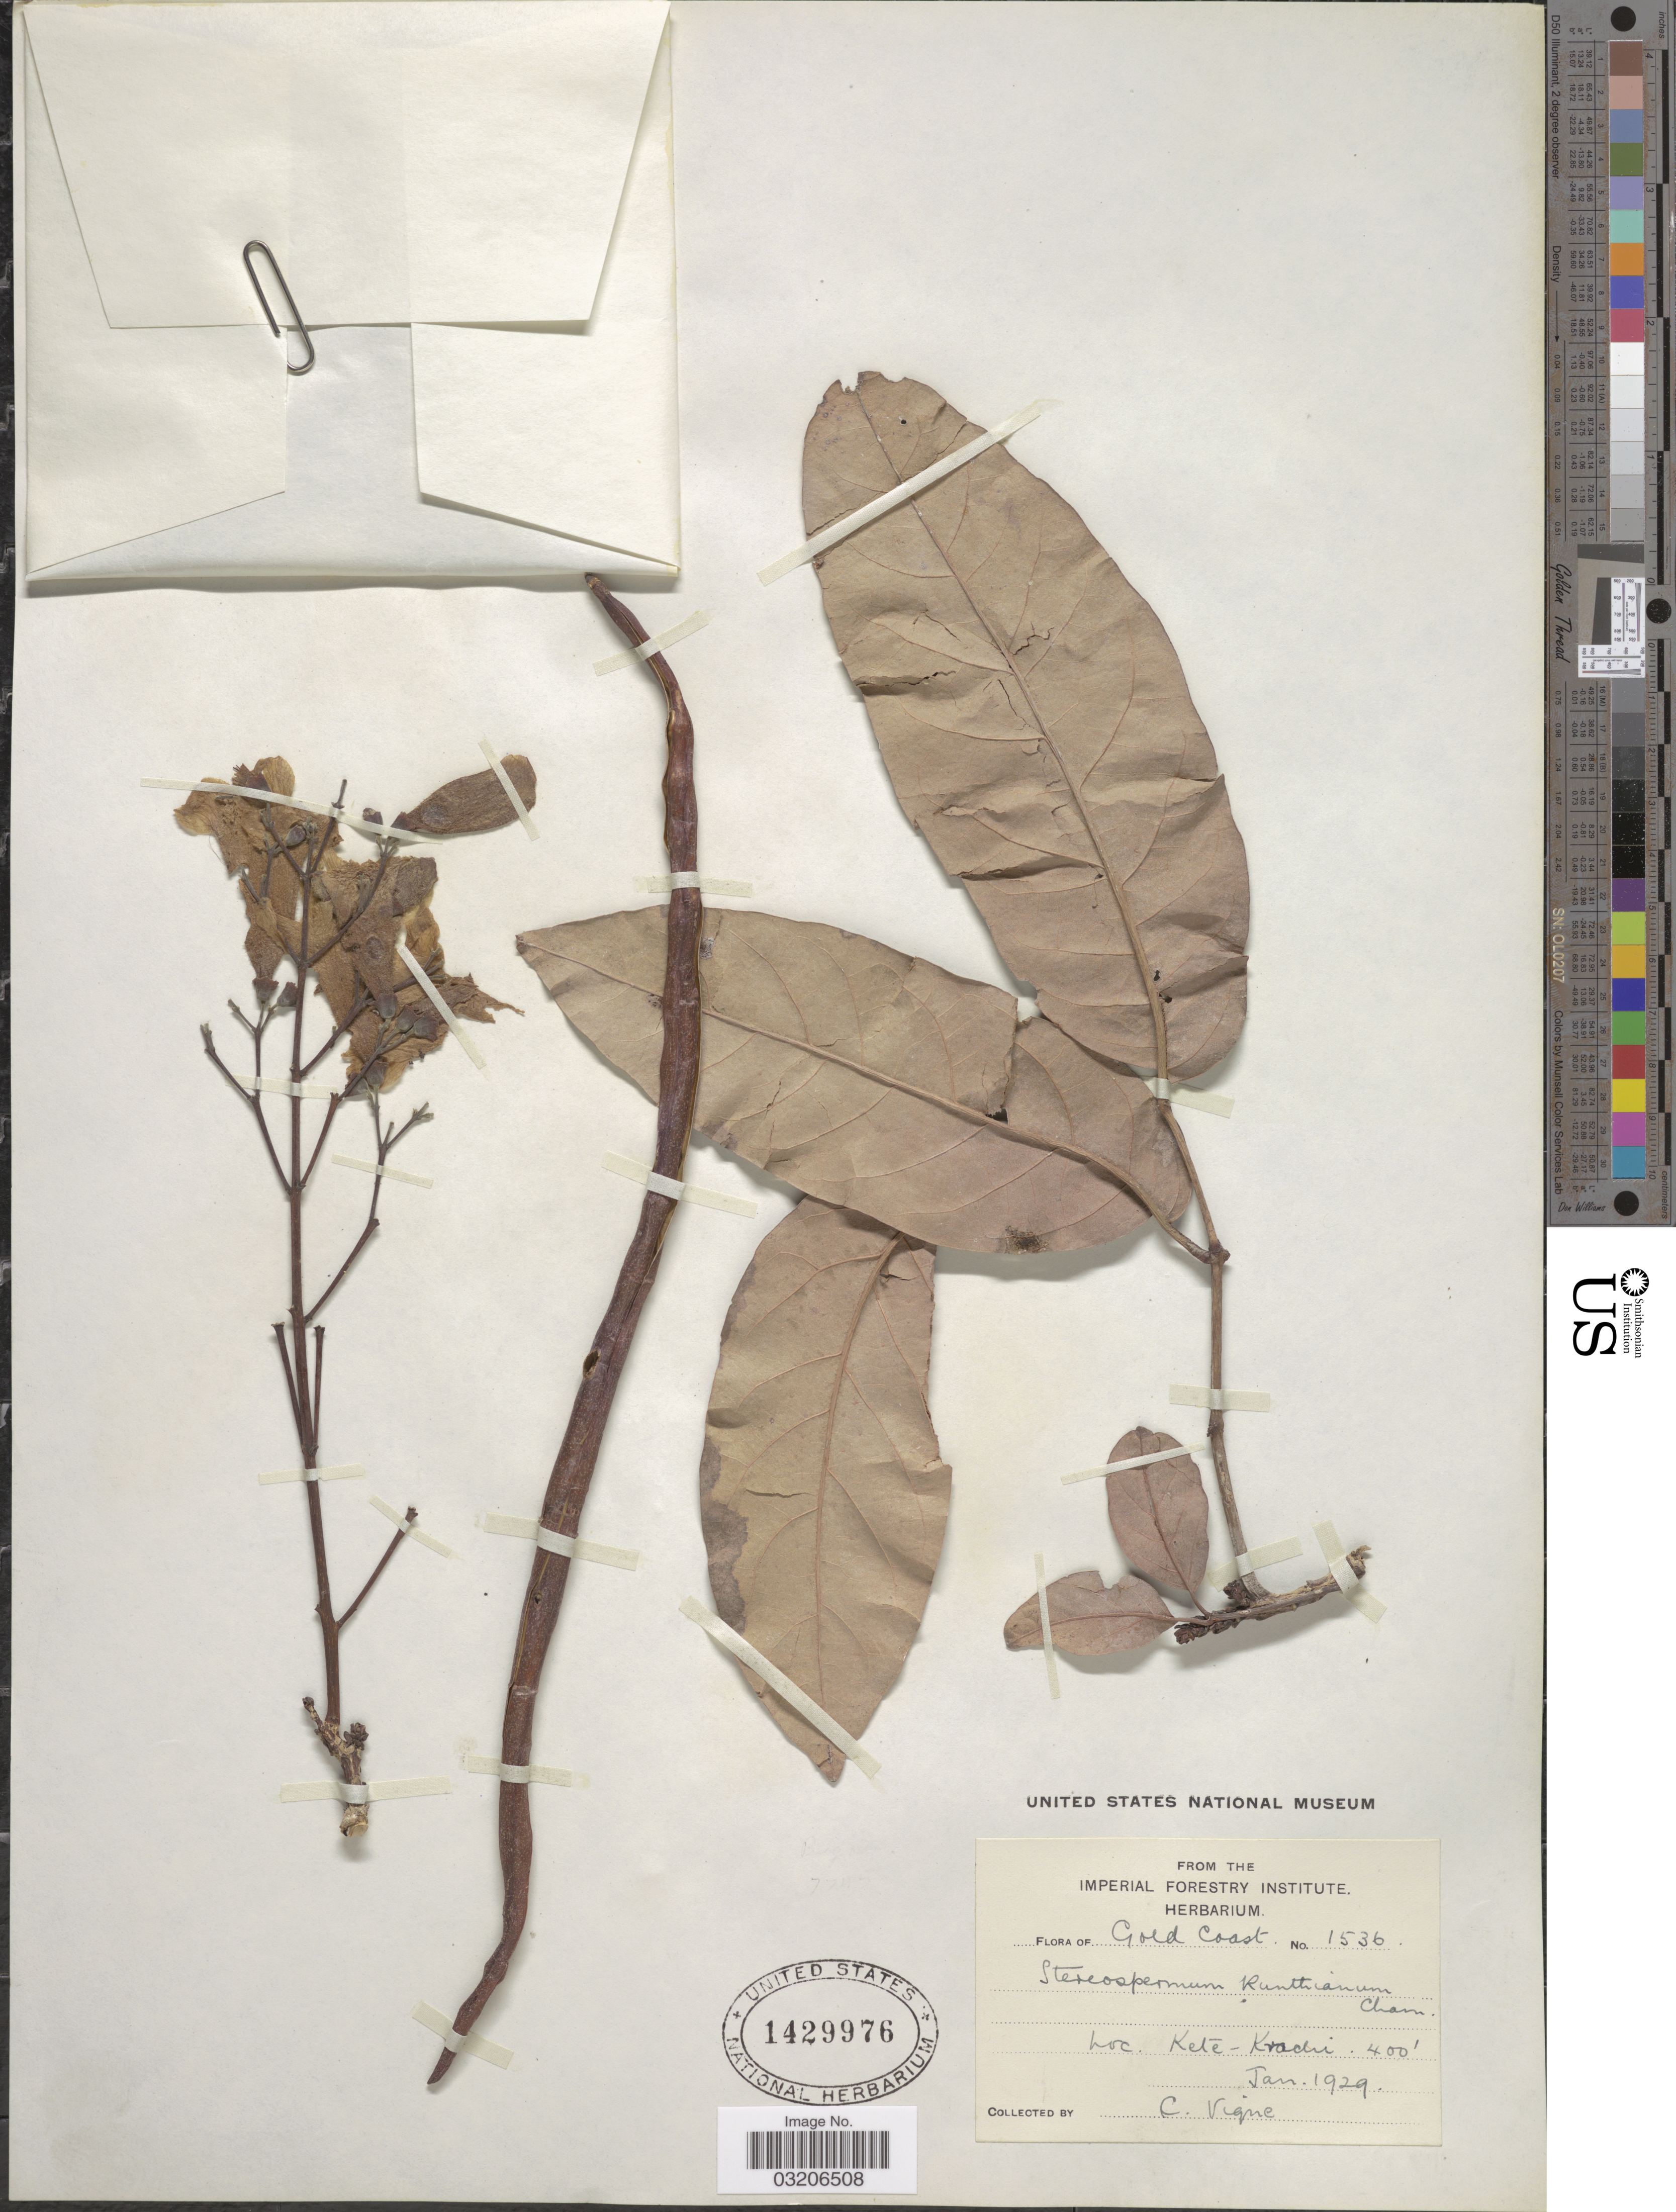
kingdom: Plantae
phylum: Tracheophyta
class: Magnoliopsida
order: Lamiales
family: Bignoniaceae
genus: Stereospermum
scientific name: Stereospermum kunthianum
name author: Cham.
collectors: C. Vigne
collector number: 1536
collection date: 1929-01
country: Ghana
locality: Gold Coast. Kete-Krachi.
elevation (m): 122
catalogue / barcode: US 1429976